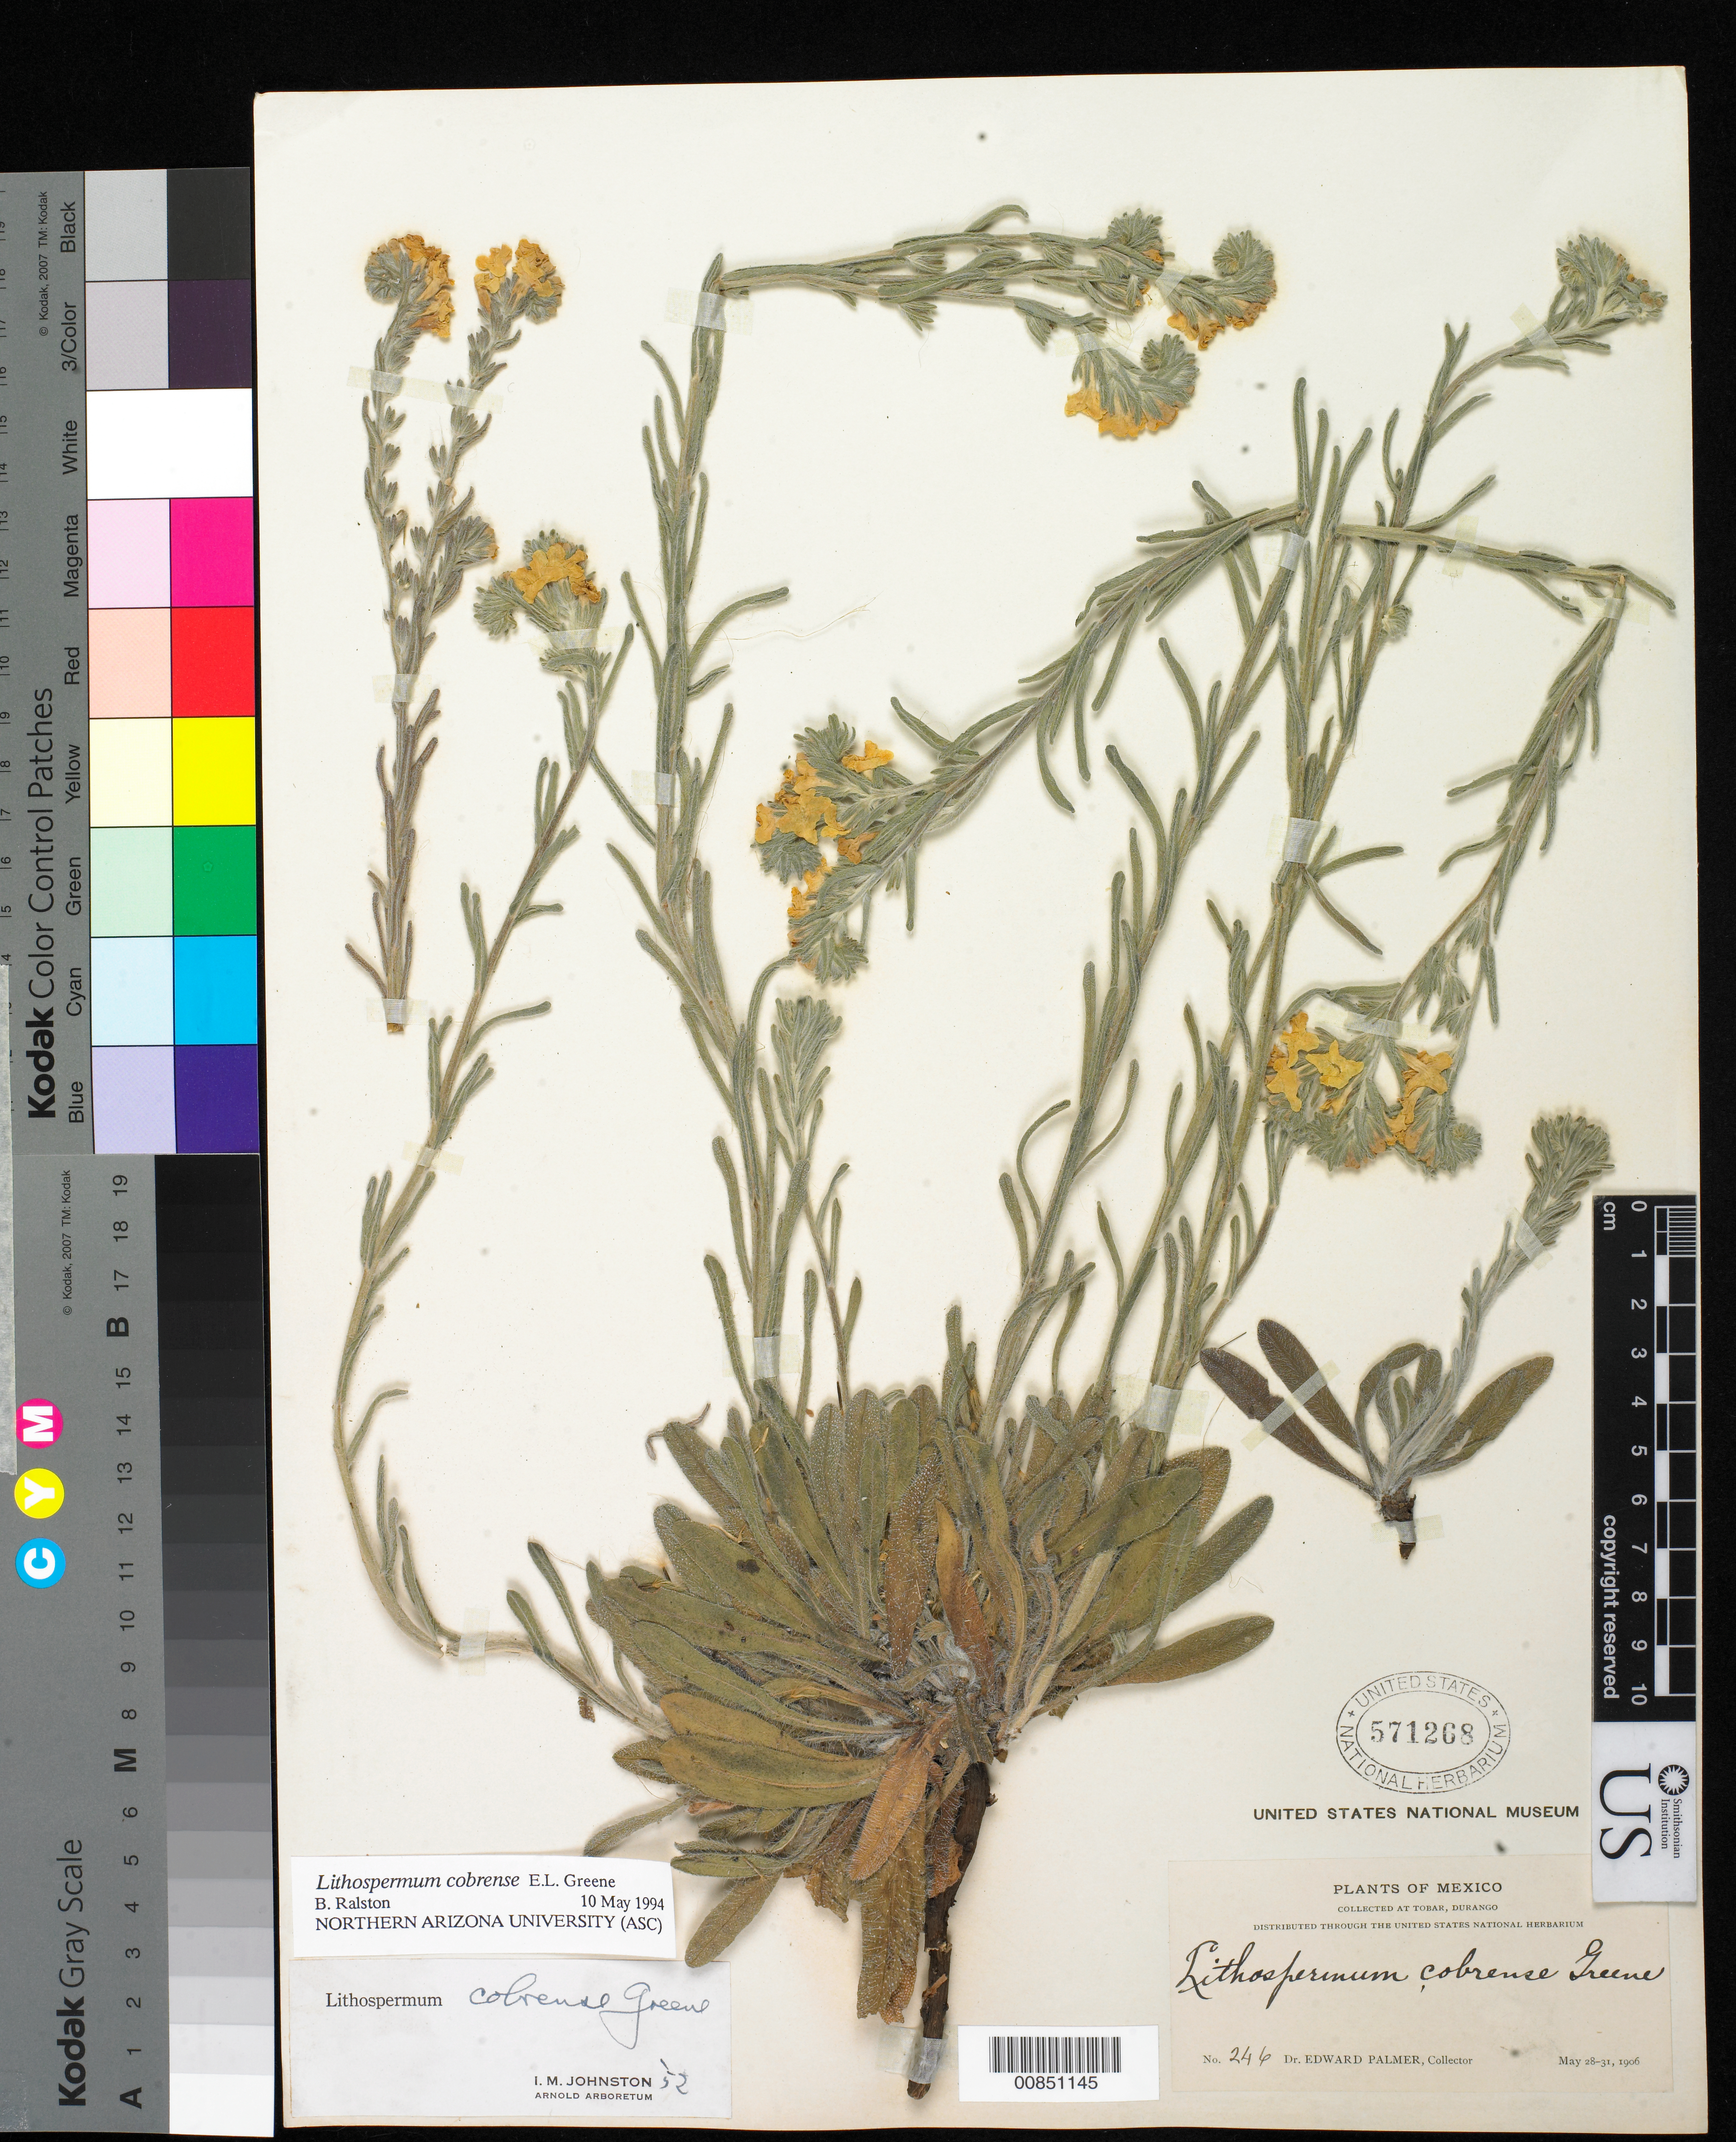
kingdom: Plantae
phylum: Tracheophyta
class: Magnoliopsida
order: Boraginales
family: Boraginaceae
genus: Lithospermum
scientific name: Lithospermum cobrense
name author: Greene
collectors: E. Palmer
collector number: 246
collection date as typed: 28 May 1906 to 31 May 1906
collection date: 1906-05-28/1906-05-31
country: Mexico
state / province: Durango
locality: Tobar, Durango.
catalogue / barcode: US 571268